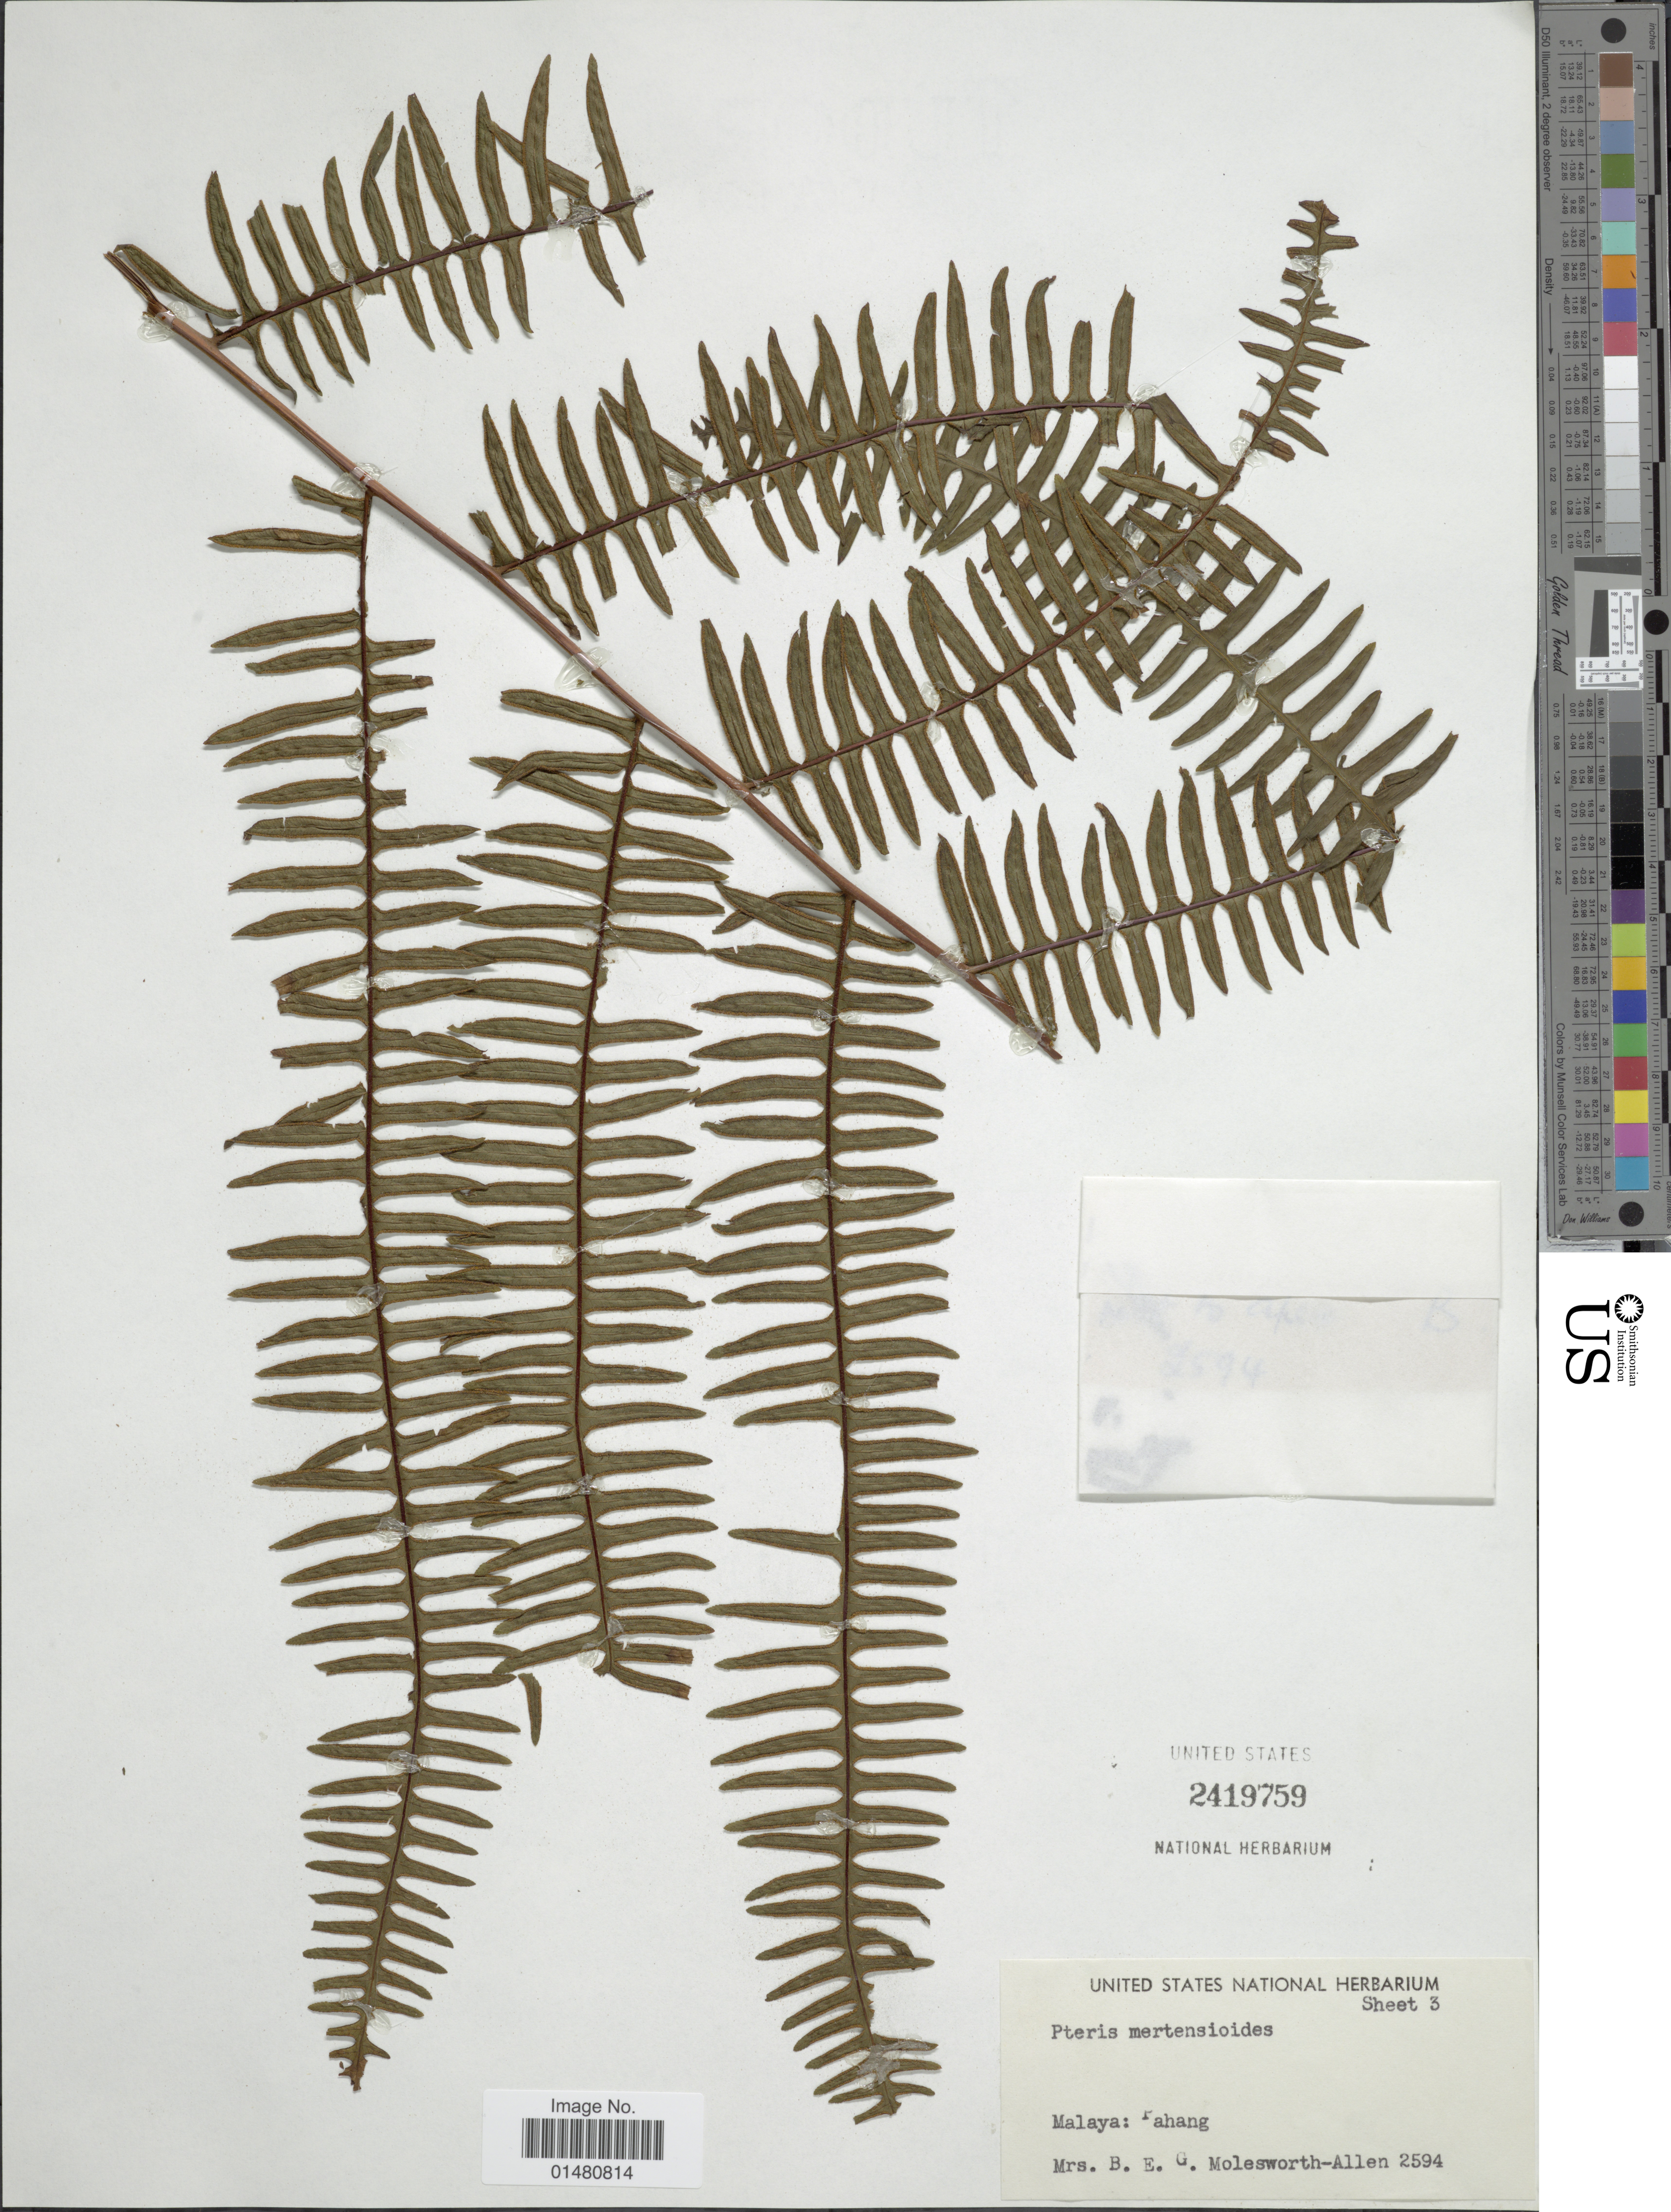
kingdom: Plantae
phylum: Tracheophyta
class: Polypodiopsida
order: Polypodiales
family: Pteridaceae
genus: Pteris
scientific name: Pteris mertensioides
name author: Willd.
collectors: Mrs. B. E. G. Molesworth-Allen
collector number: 2594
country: Malaysia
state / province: Pahang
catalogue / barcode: US 2419759